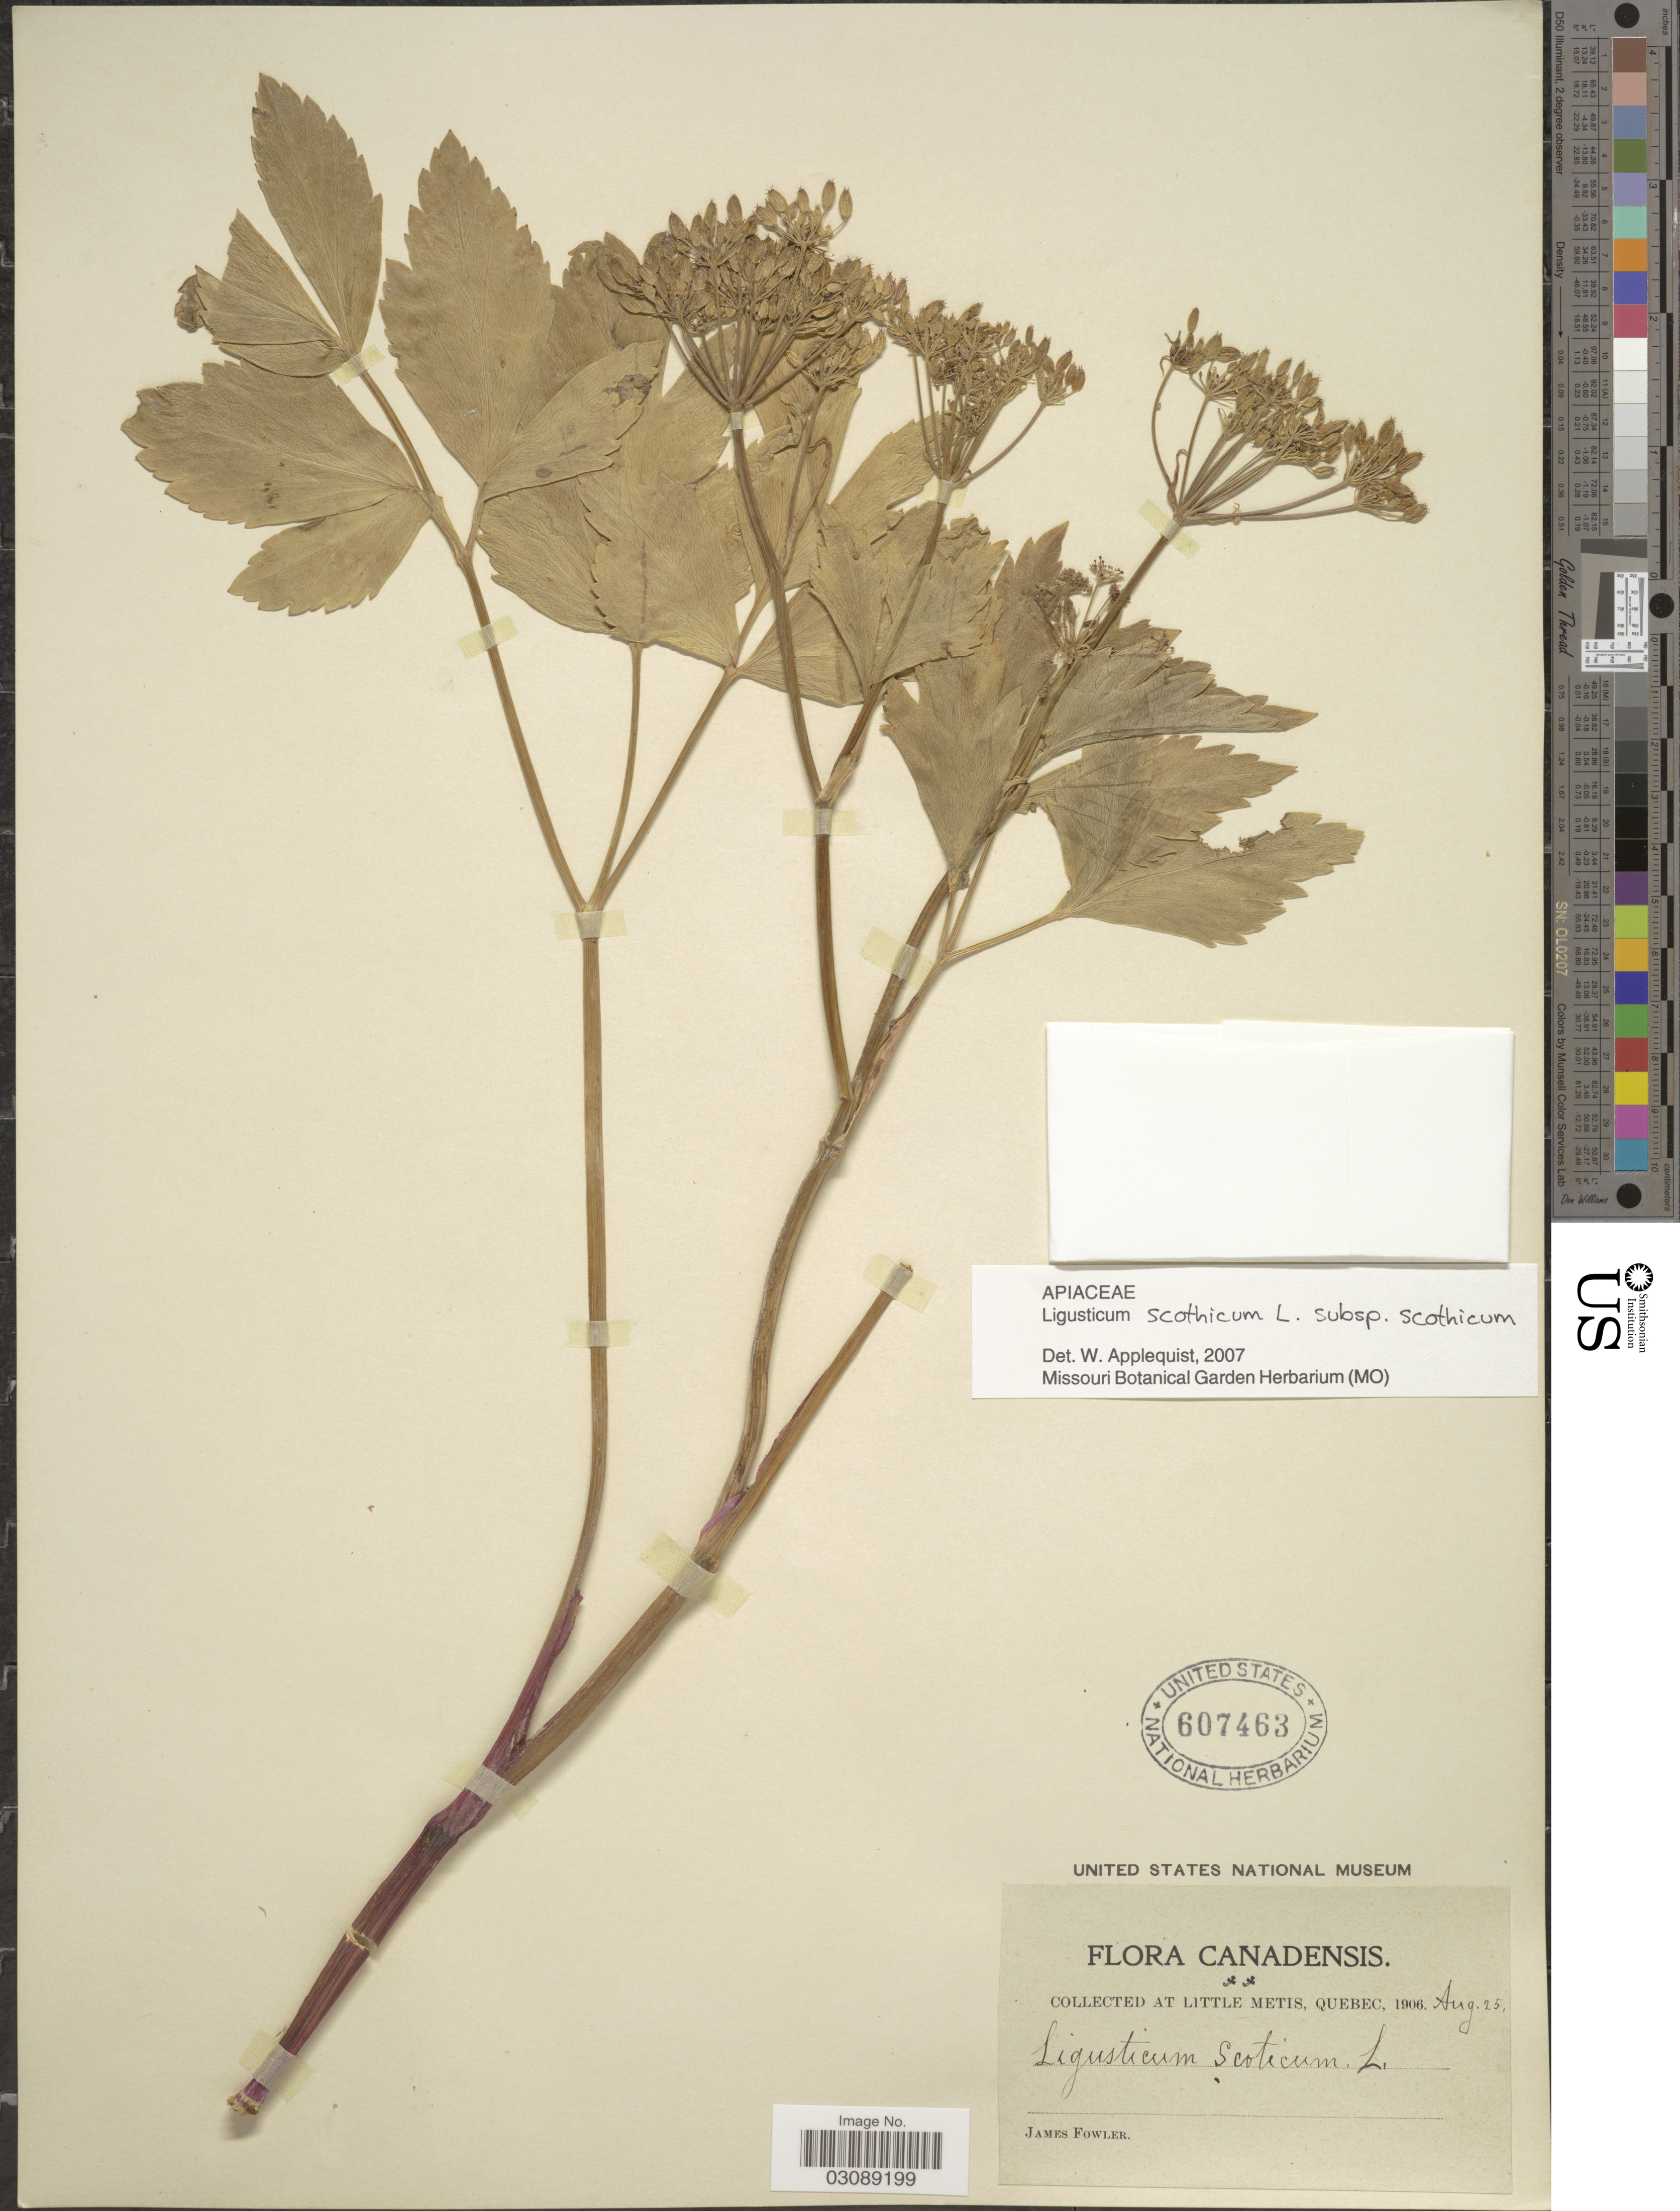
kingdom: Plantae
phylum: Tracheophyta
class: Magnoliopsida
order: Apiales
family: Apiaceae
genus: Ligusticum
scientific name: Ligusticum scoticum subsp. scoticum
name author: L.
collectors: J. P. Fowler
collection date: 1906-08-25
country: Canada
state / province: Quebec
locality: Little Metis.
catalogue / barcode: US 607463